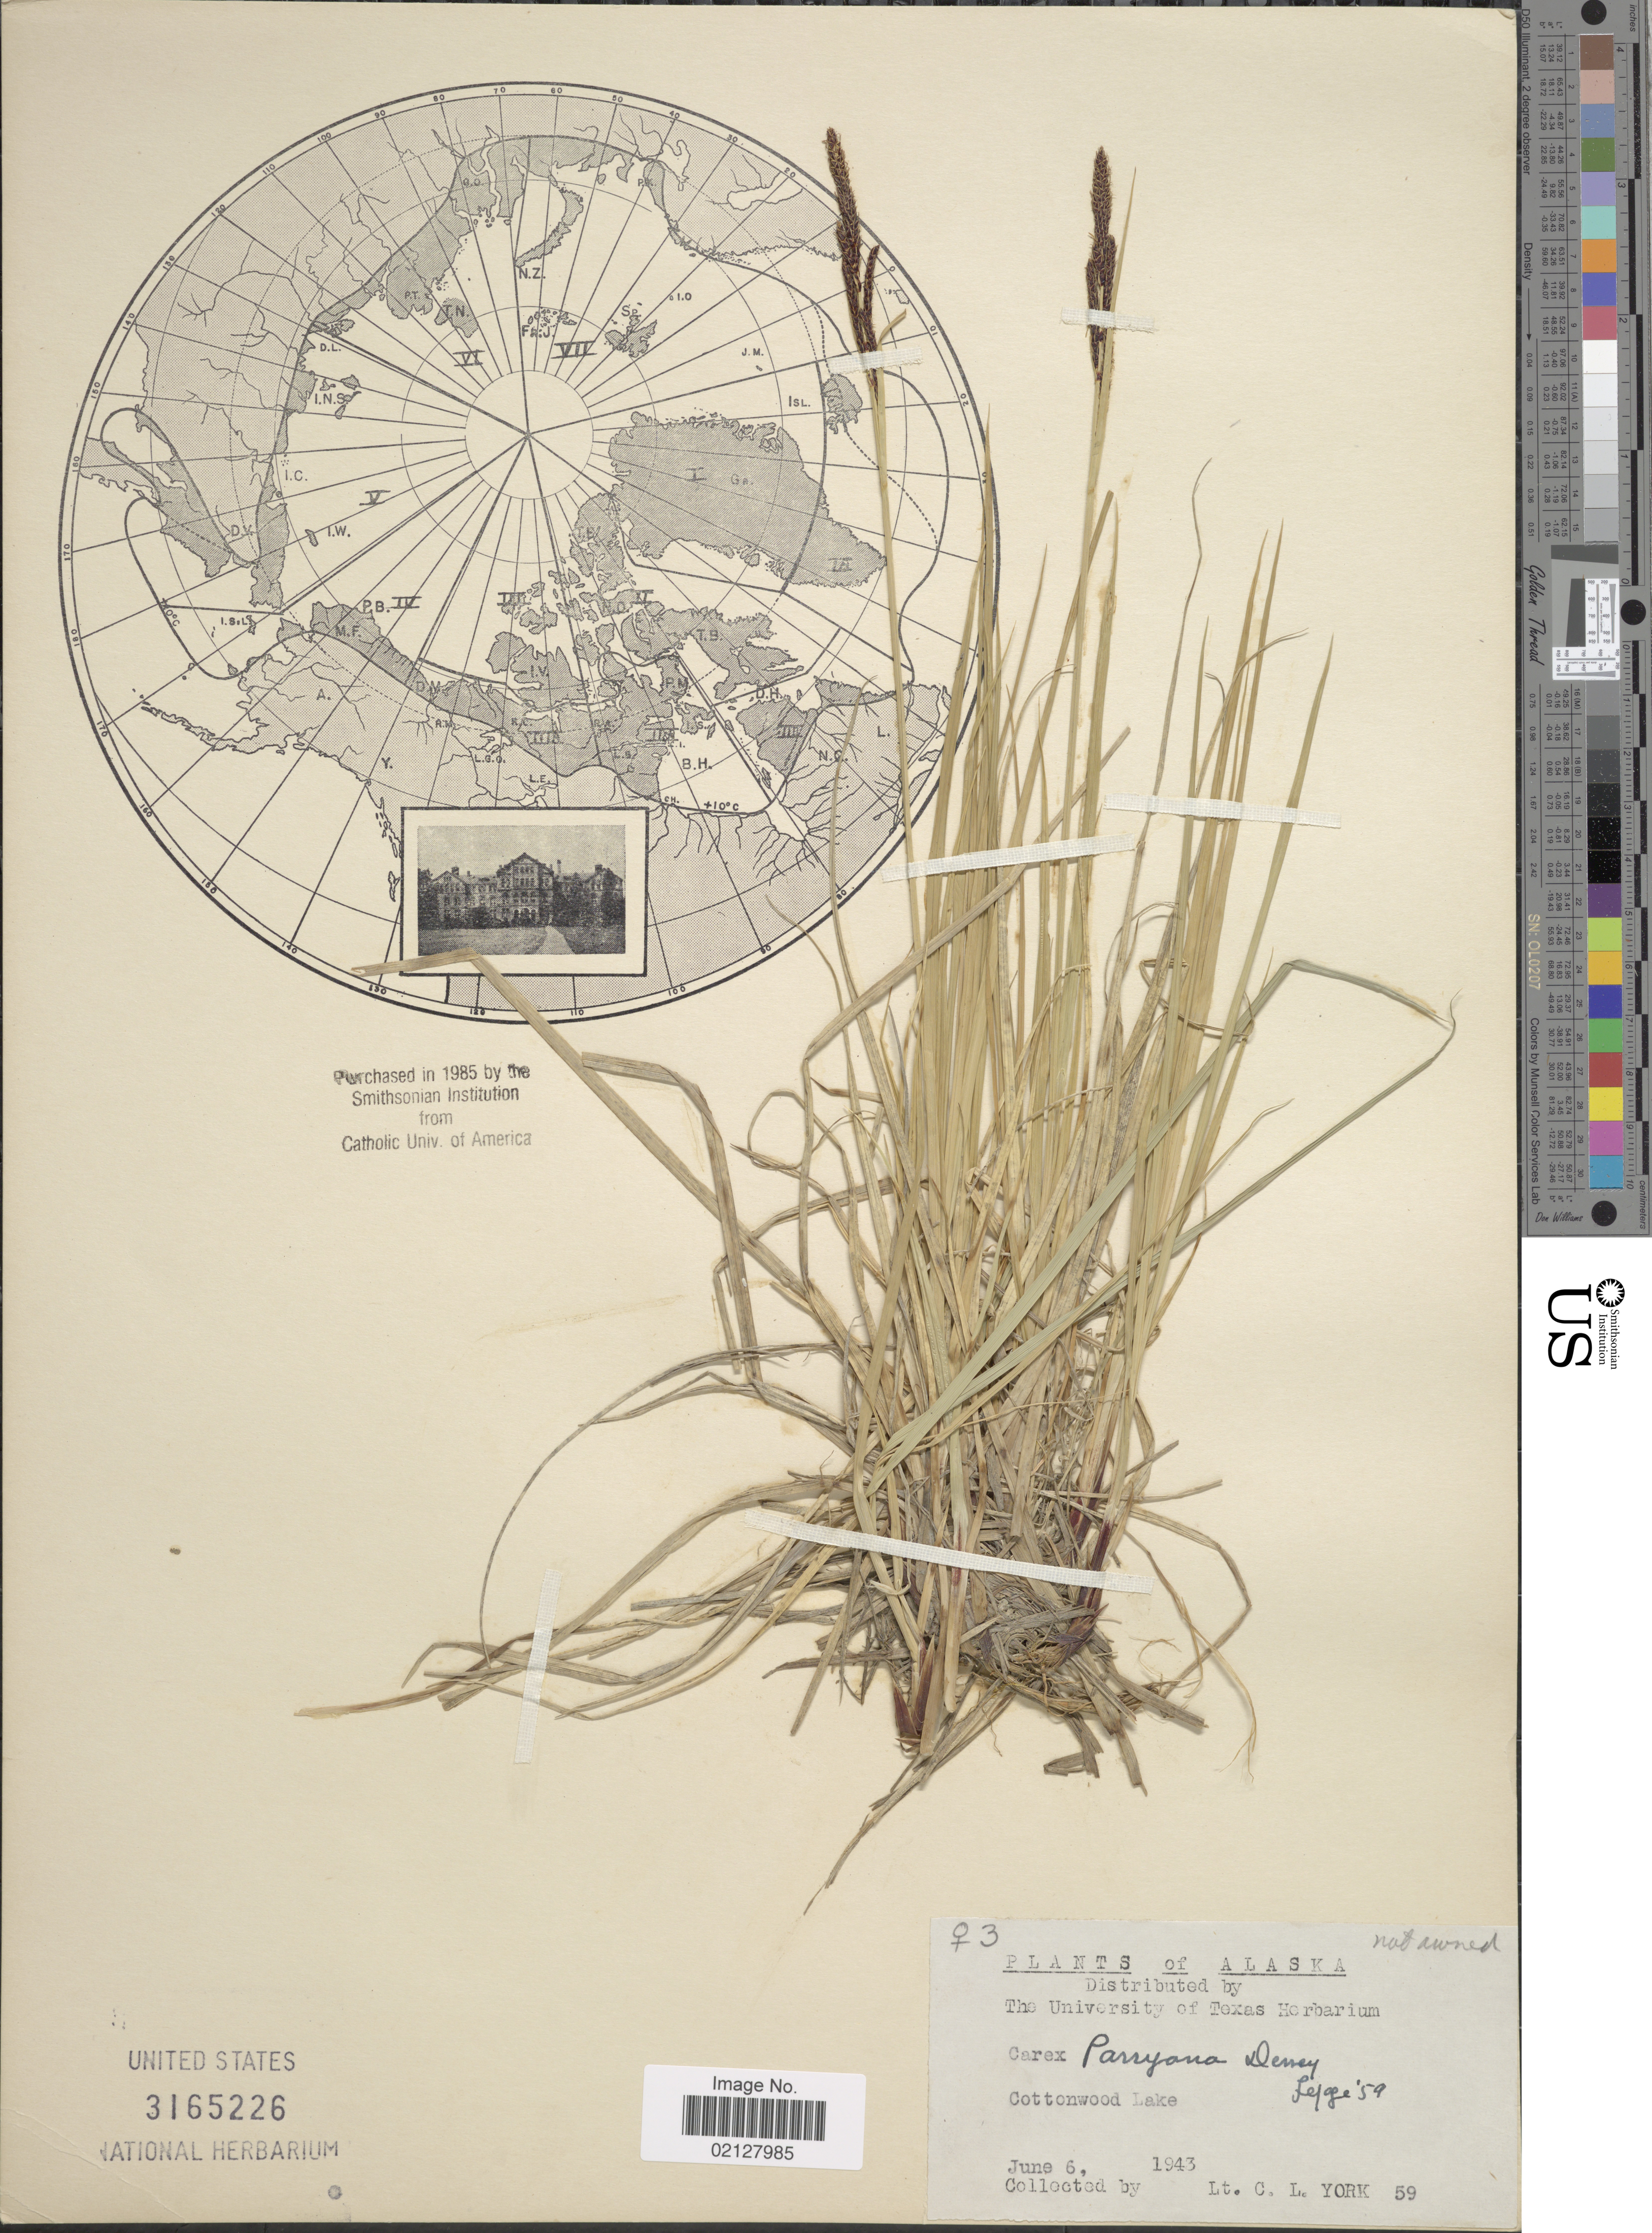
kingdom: Plantae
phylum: Tracheophyta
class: Liliopsida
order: Poales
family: Cyperaceae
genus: Carex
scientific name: Carex parryana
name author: Dewey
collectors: C. L. York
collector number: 59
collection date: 1943-06-06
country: United States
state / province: Alaska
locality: Cottonwood Lake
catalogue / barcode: US 3165226